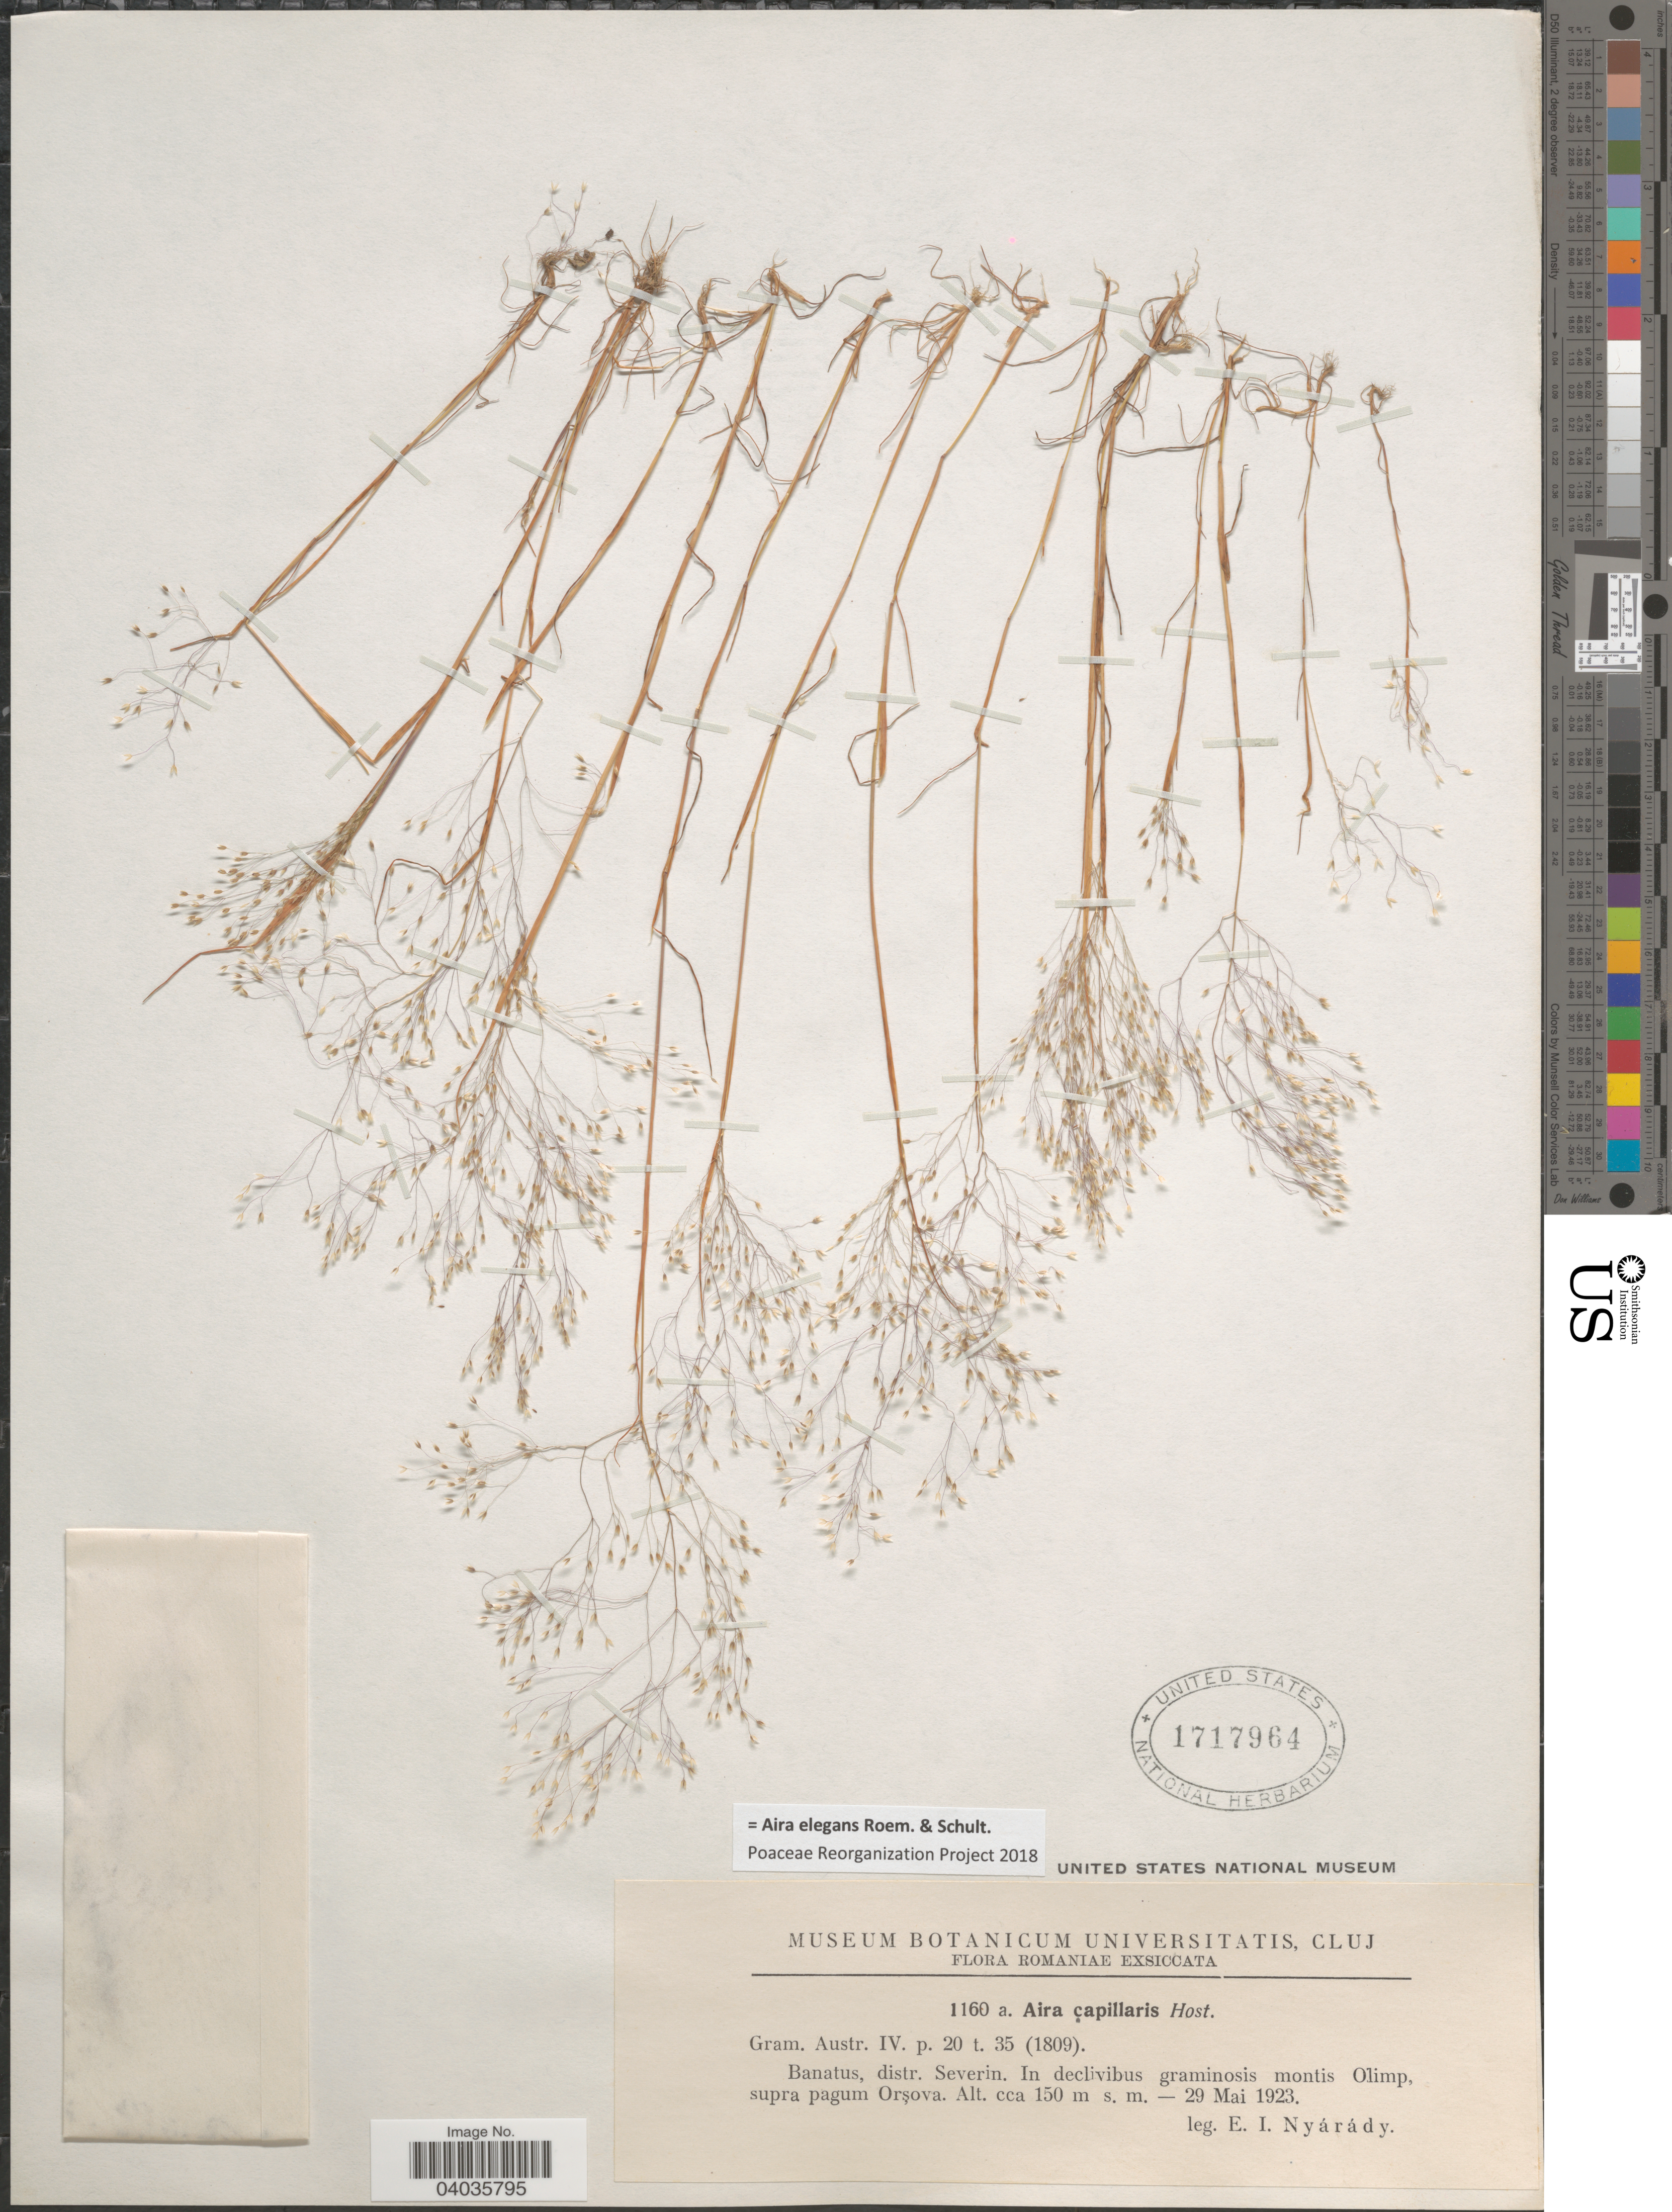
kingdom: Plantae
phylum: Tracheophyta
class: Liliopsida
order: Poales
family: Poaceae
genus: Aira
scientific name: Aira elegans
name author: L.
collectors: E. Nyárády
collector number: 1160a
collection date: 1923-05-29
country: Romania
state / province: Caras-Severin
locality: Romaniae. Banatus, distr. Severin. In declivibus graminosis montis Olimp, supra pagum Orşova.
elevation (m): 150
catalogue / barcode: US 1717964